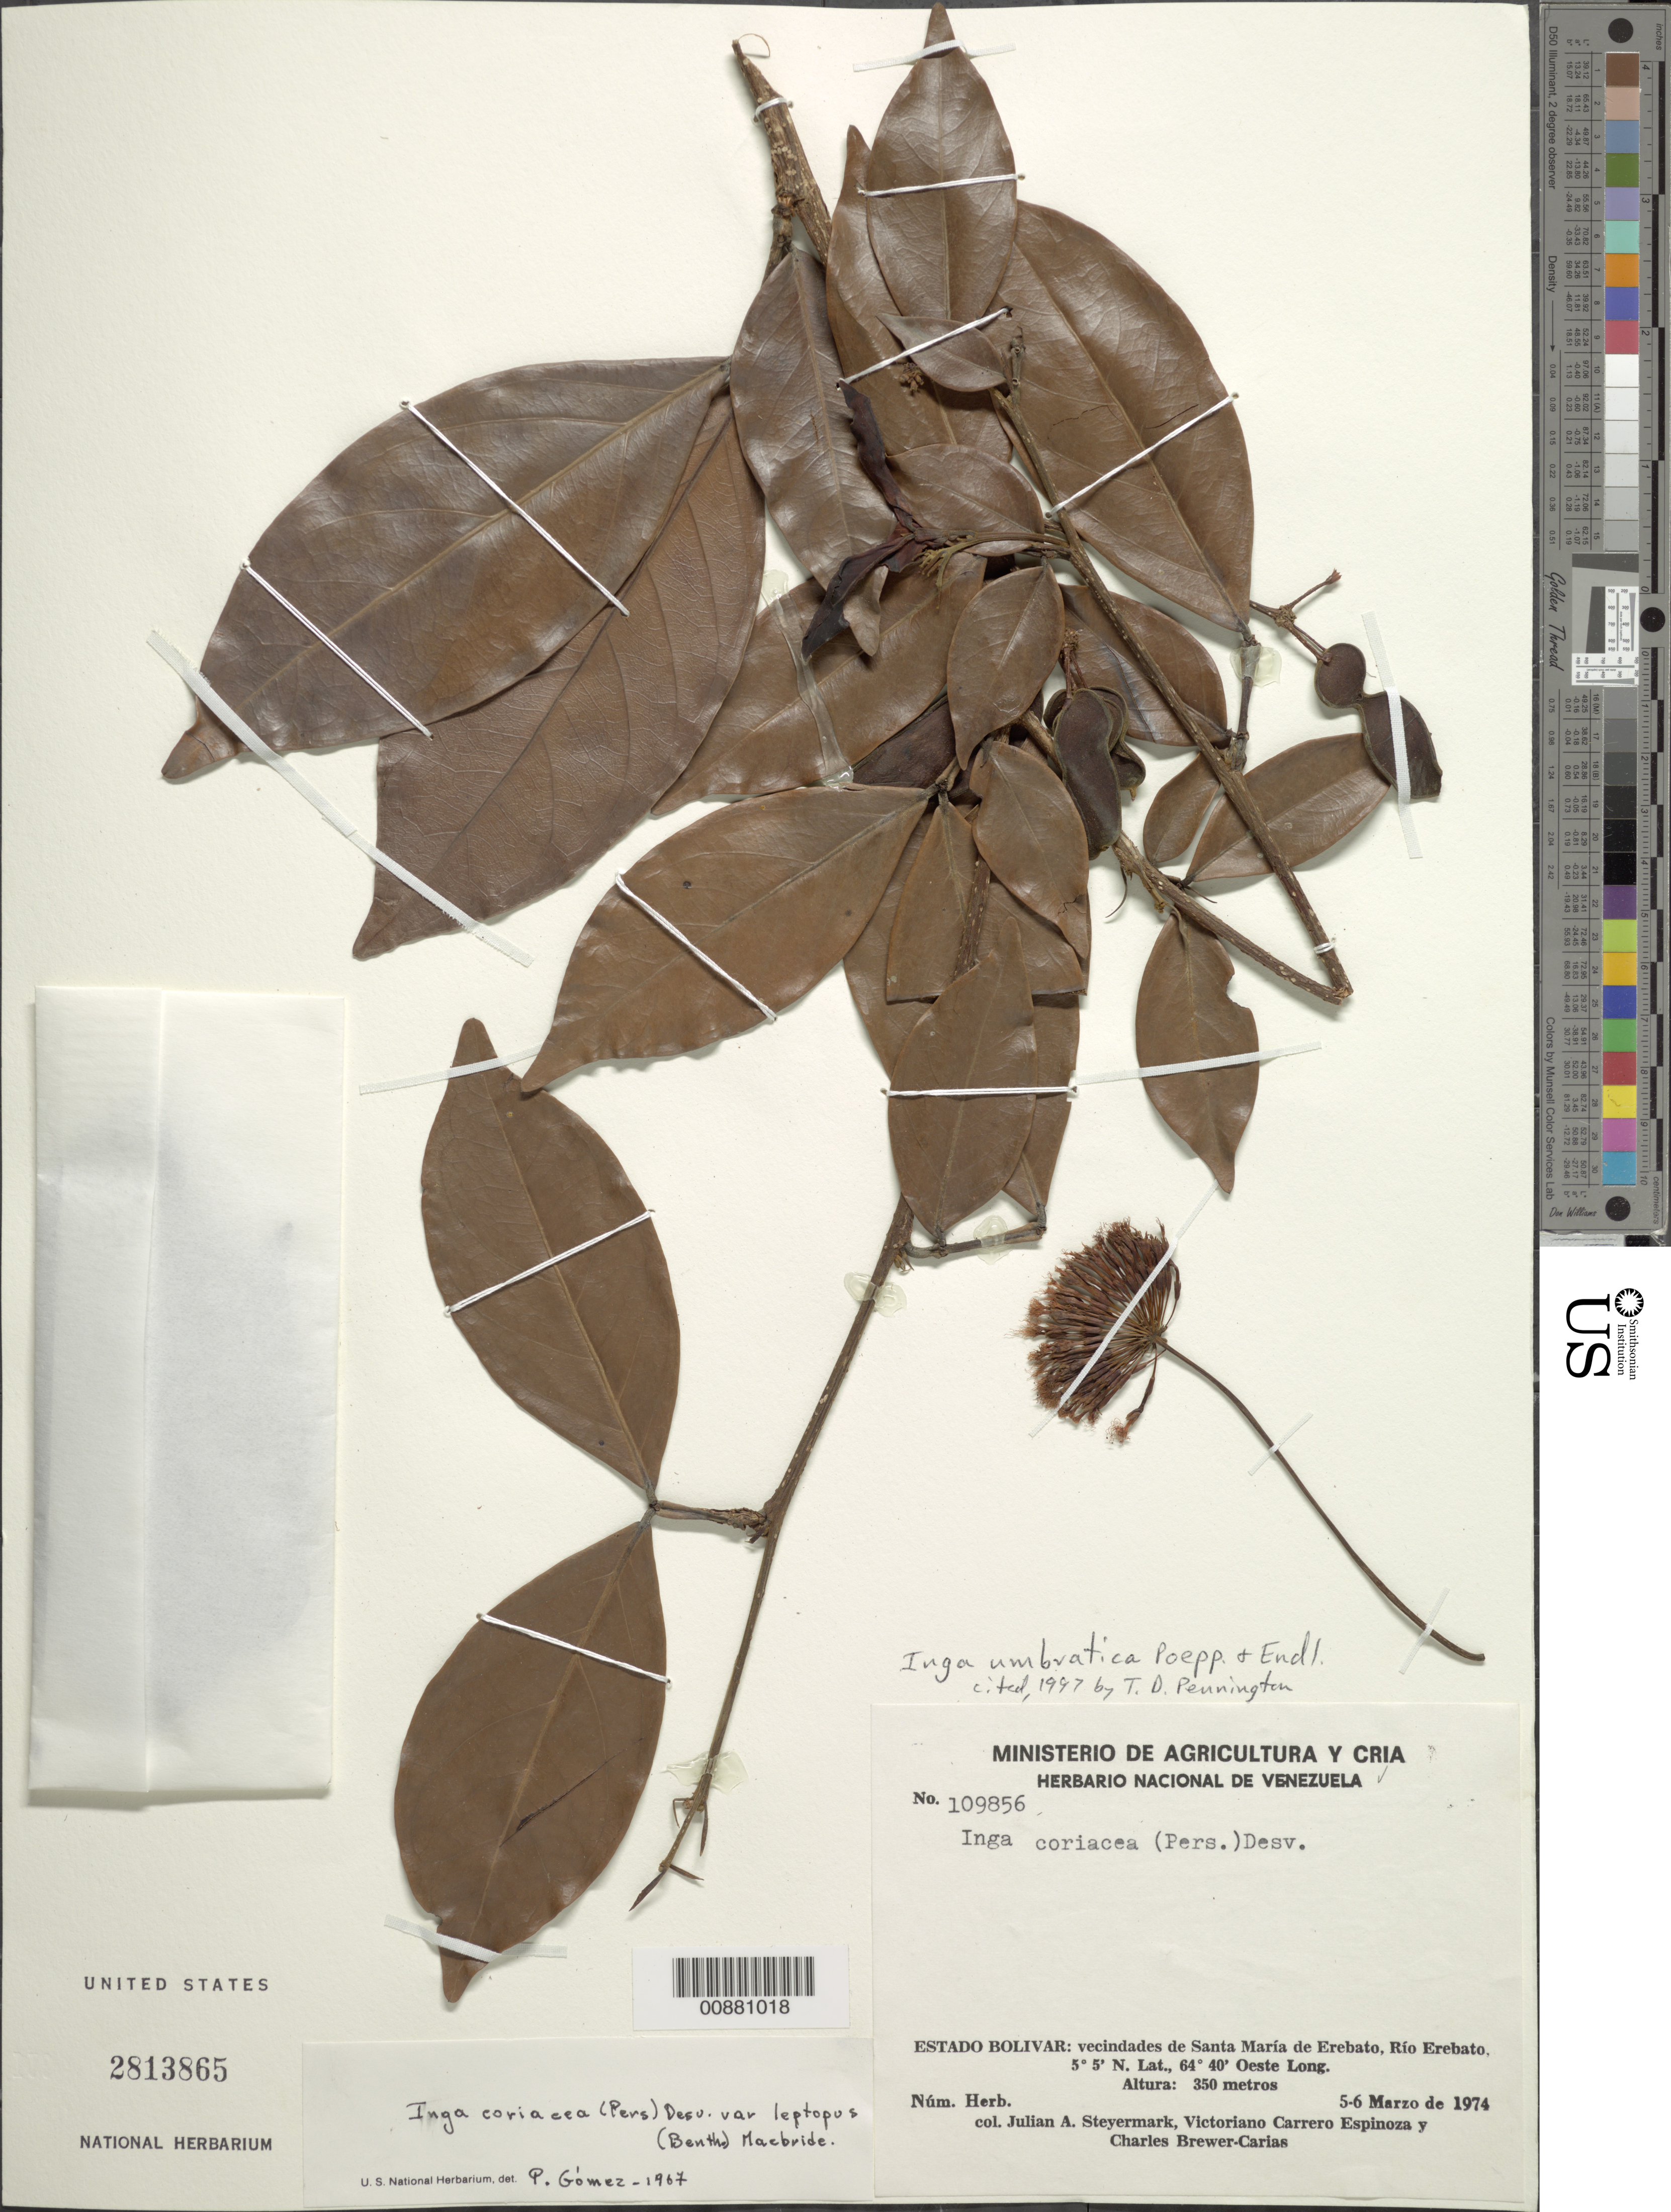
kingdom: Plantae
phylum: Tracheophyta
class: Magnoliopsida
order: Fabales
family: Fabaceae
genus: Inga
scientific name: Inga umbratica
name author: Poepp.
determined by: Pennington, T. D., (K)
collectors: J. Steyermark, V. Carreño E. & C. Brewer-Carias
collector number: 109856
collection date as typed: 5-Mar-74 to 6-Mar-74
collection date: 1974-03-05/1974-03-06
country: Venezuela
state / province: Bolívar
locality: Santa Maria de Erebato, Río Erebato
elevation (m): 350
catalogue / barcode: US 2813865